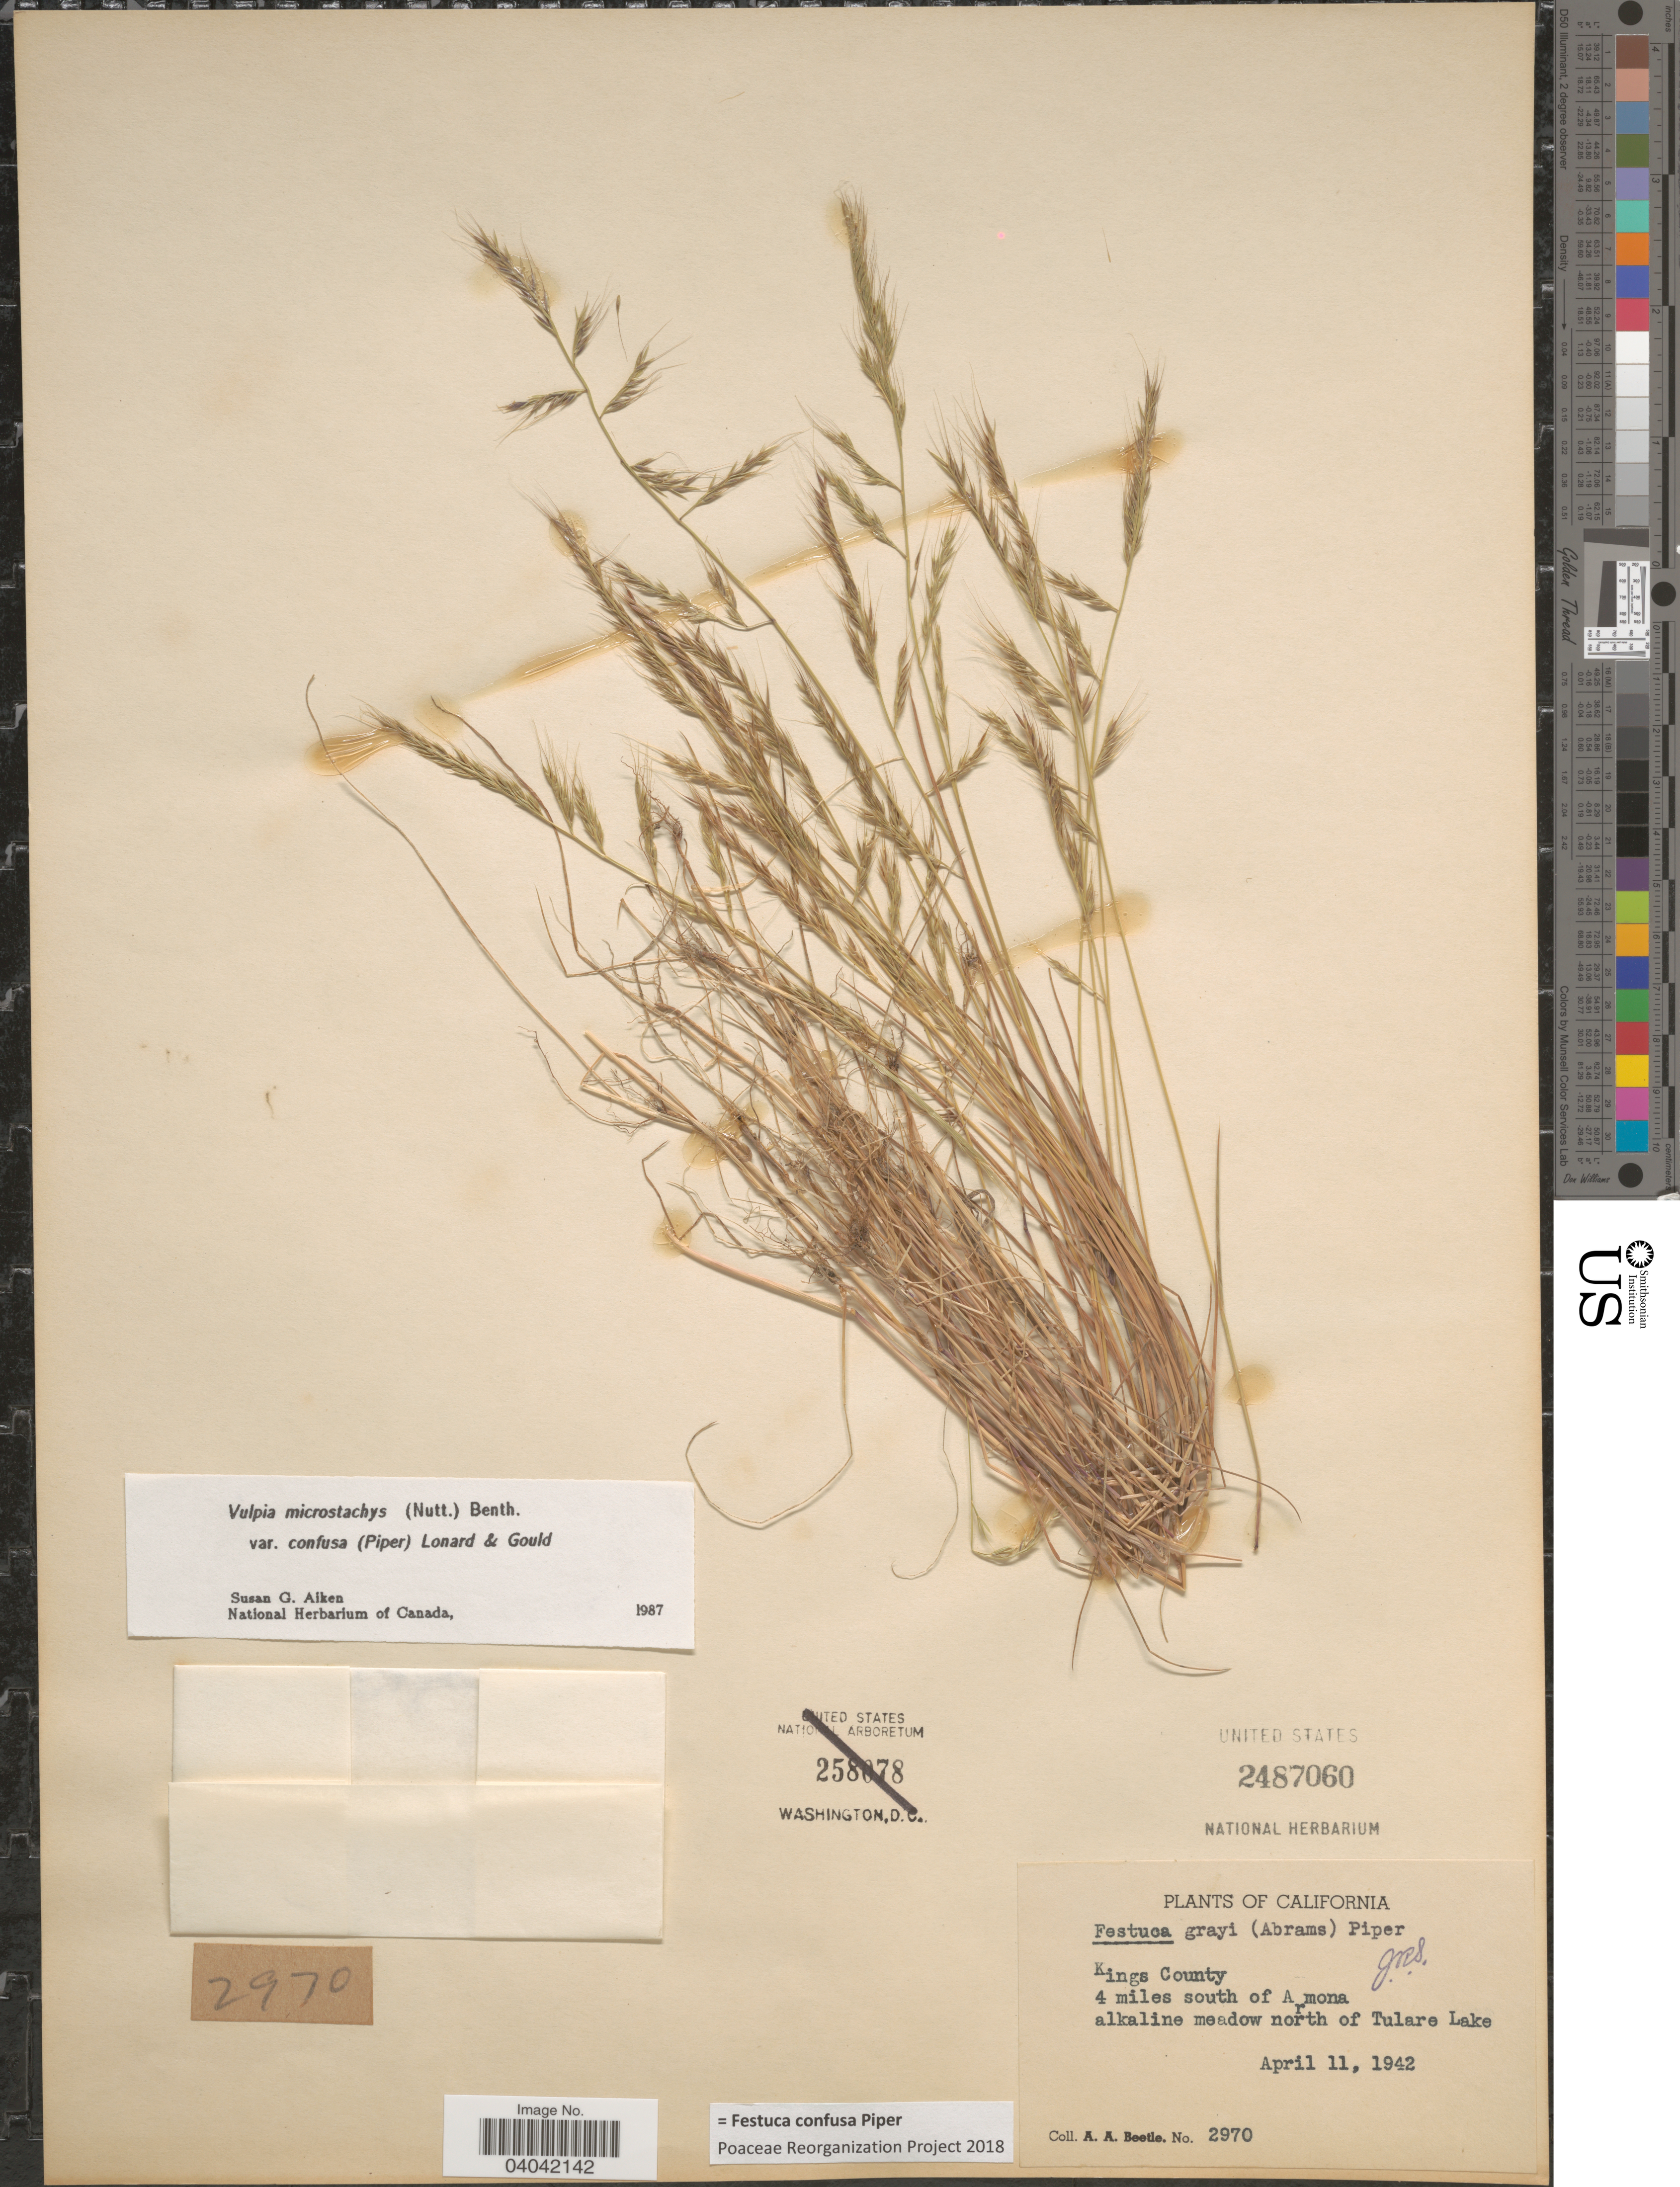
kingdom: Plantae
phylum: Tracheophyta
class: Liliopsida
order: Poales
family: Poaceae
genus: Festuca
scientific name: Festuca confusa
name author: Piper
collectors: A. A. Beetle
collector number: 2970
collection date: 1942-04-11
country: United States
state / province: California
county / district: Kings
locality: Kings County 4 miles south of Armona alkaline meadow north of Tulare Lake.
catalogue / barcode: US 2487060